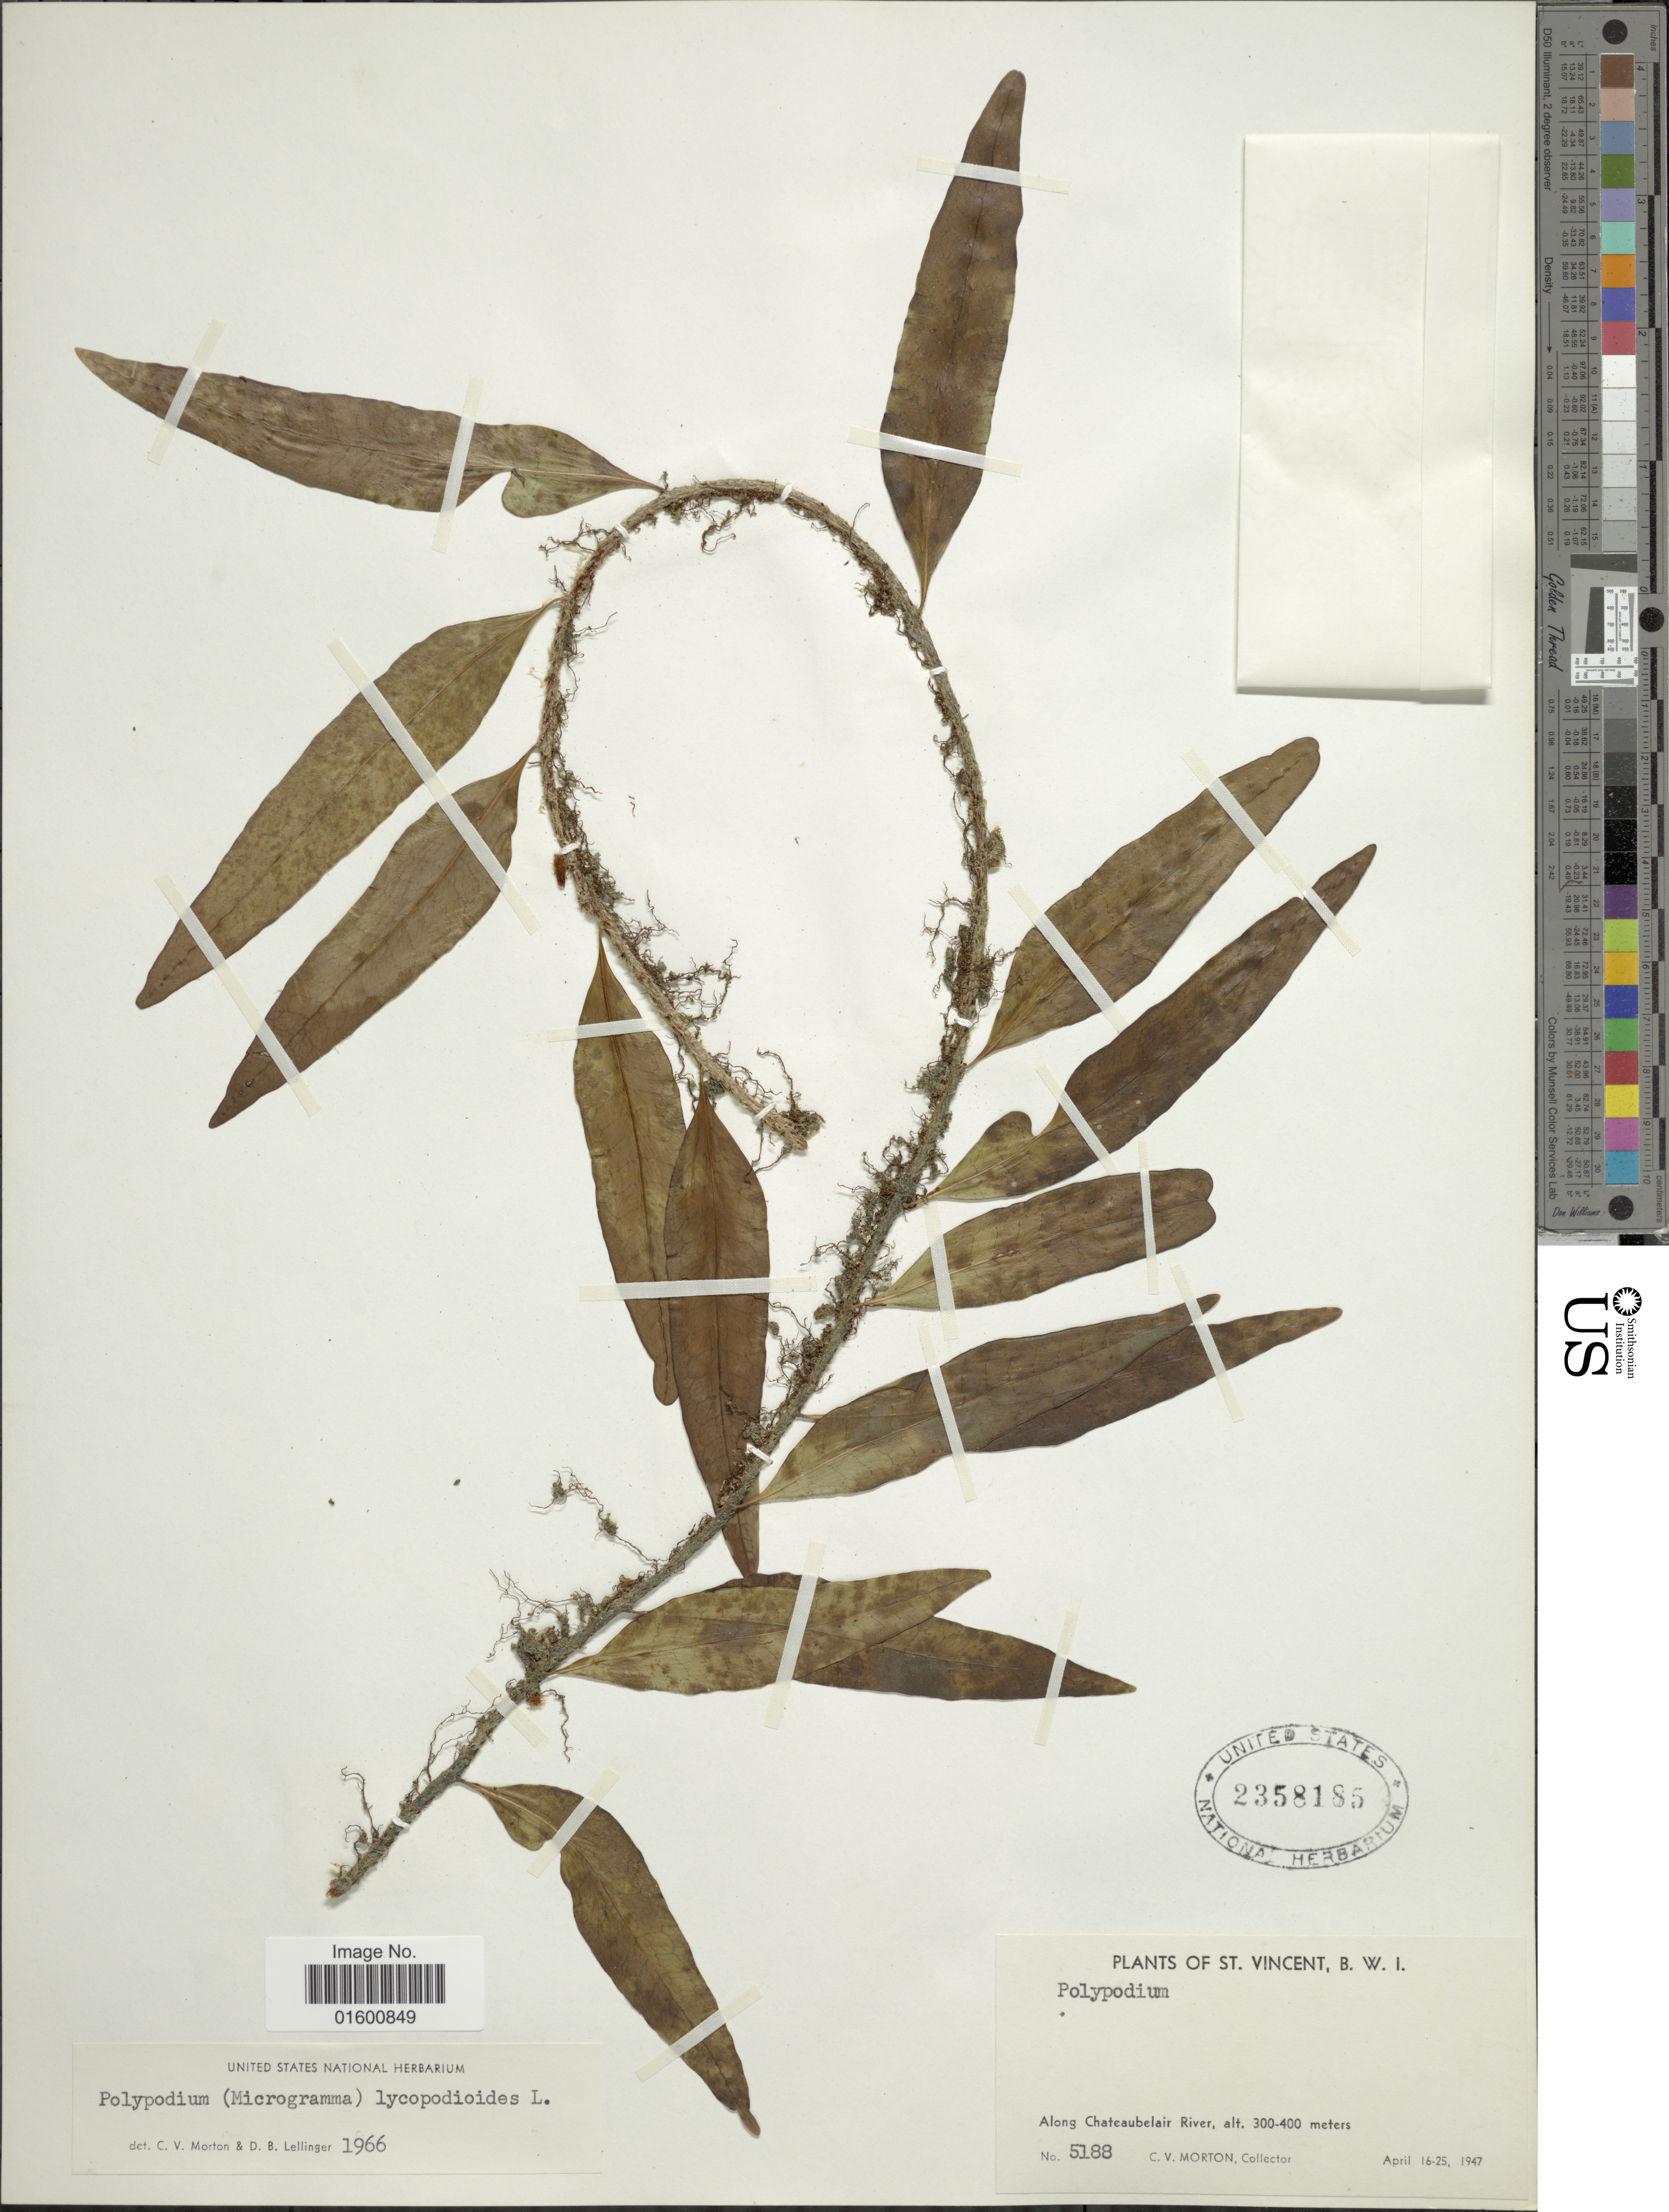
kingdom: Plantae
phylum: Tracheophyta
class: Polypodiopsida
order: Polypodiales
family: Polypodiaceae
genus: Microgramma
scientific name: Microgramma lycopodioides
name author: (L.) Copel.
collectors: C. V. Morton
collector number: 5188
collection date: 1947-04-16/1947-04-25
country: St. Vincent - Grenadines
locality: St. Vincent, B. W. I., along Chateaubelair River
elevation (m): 300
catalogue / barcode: US 2358185